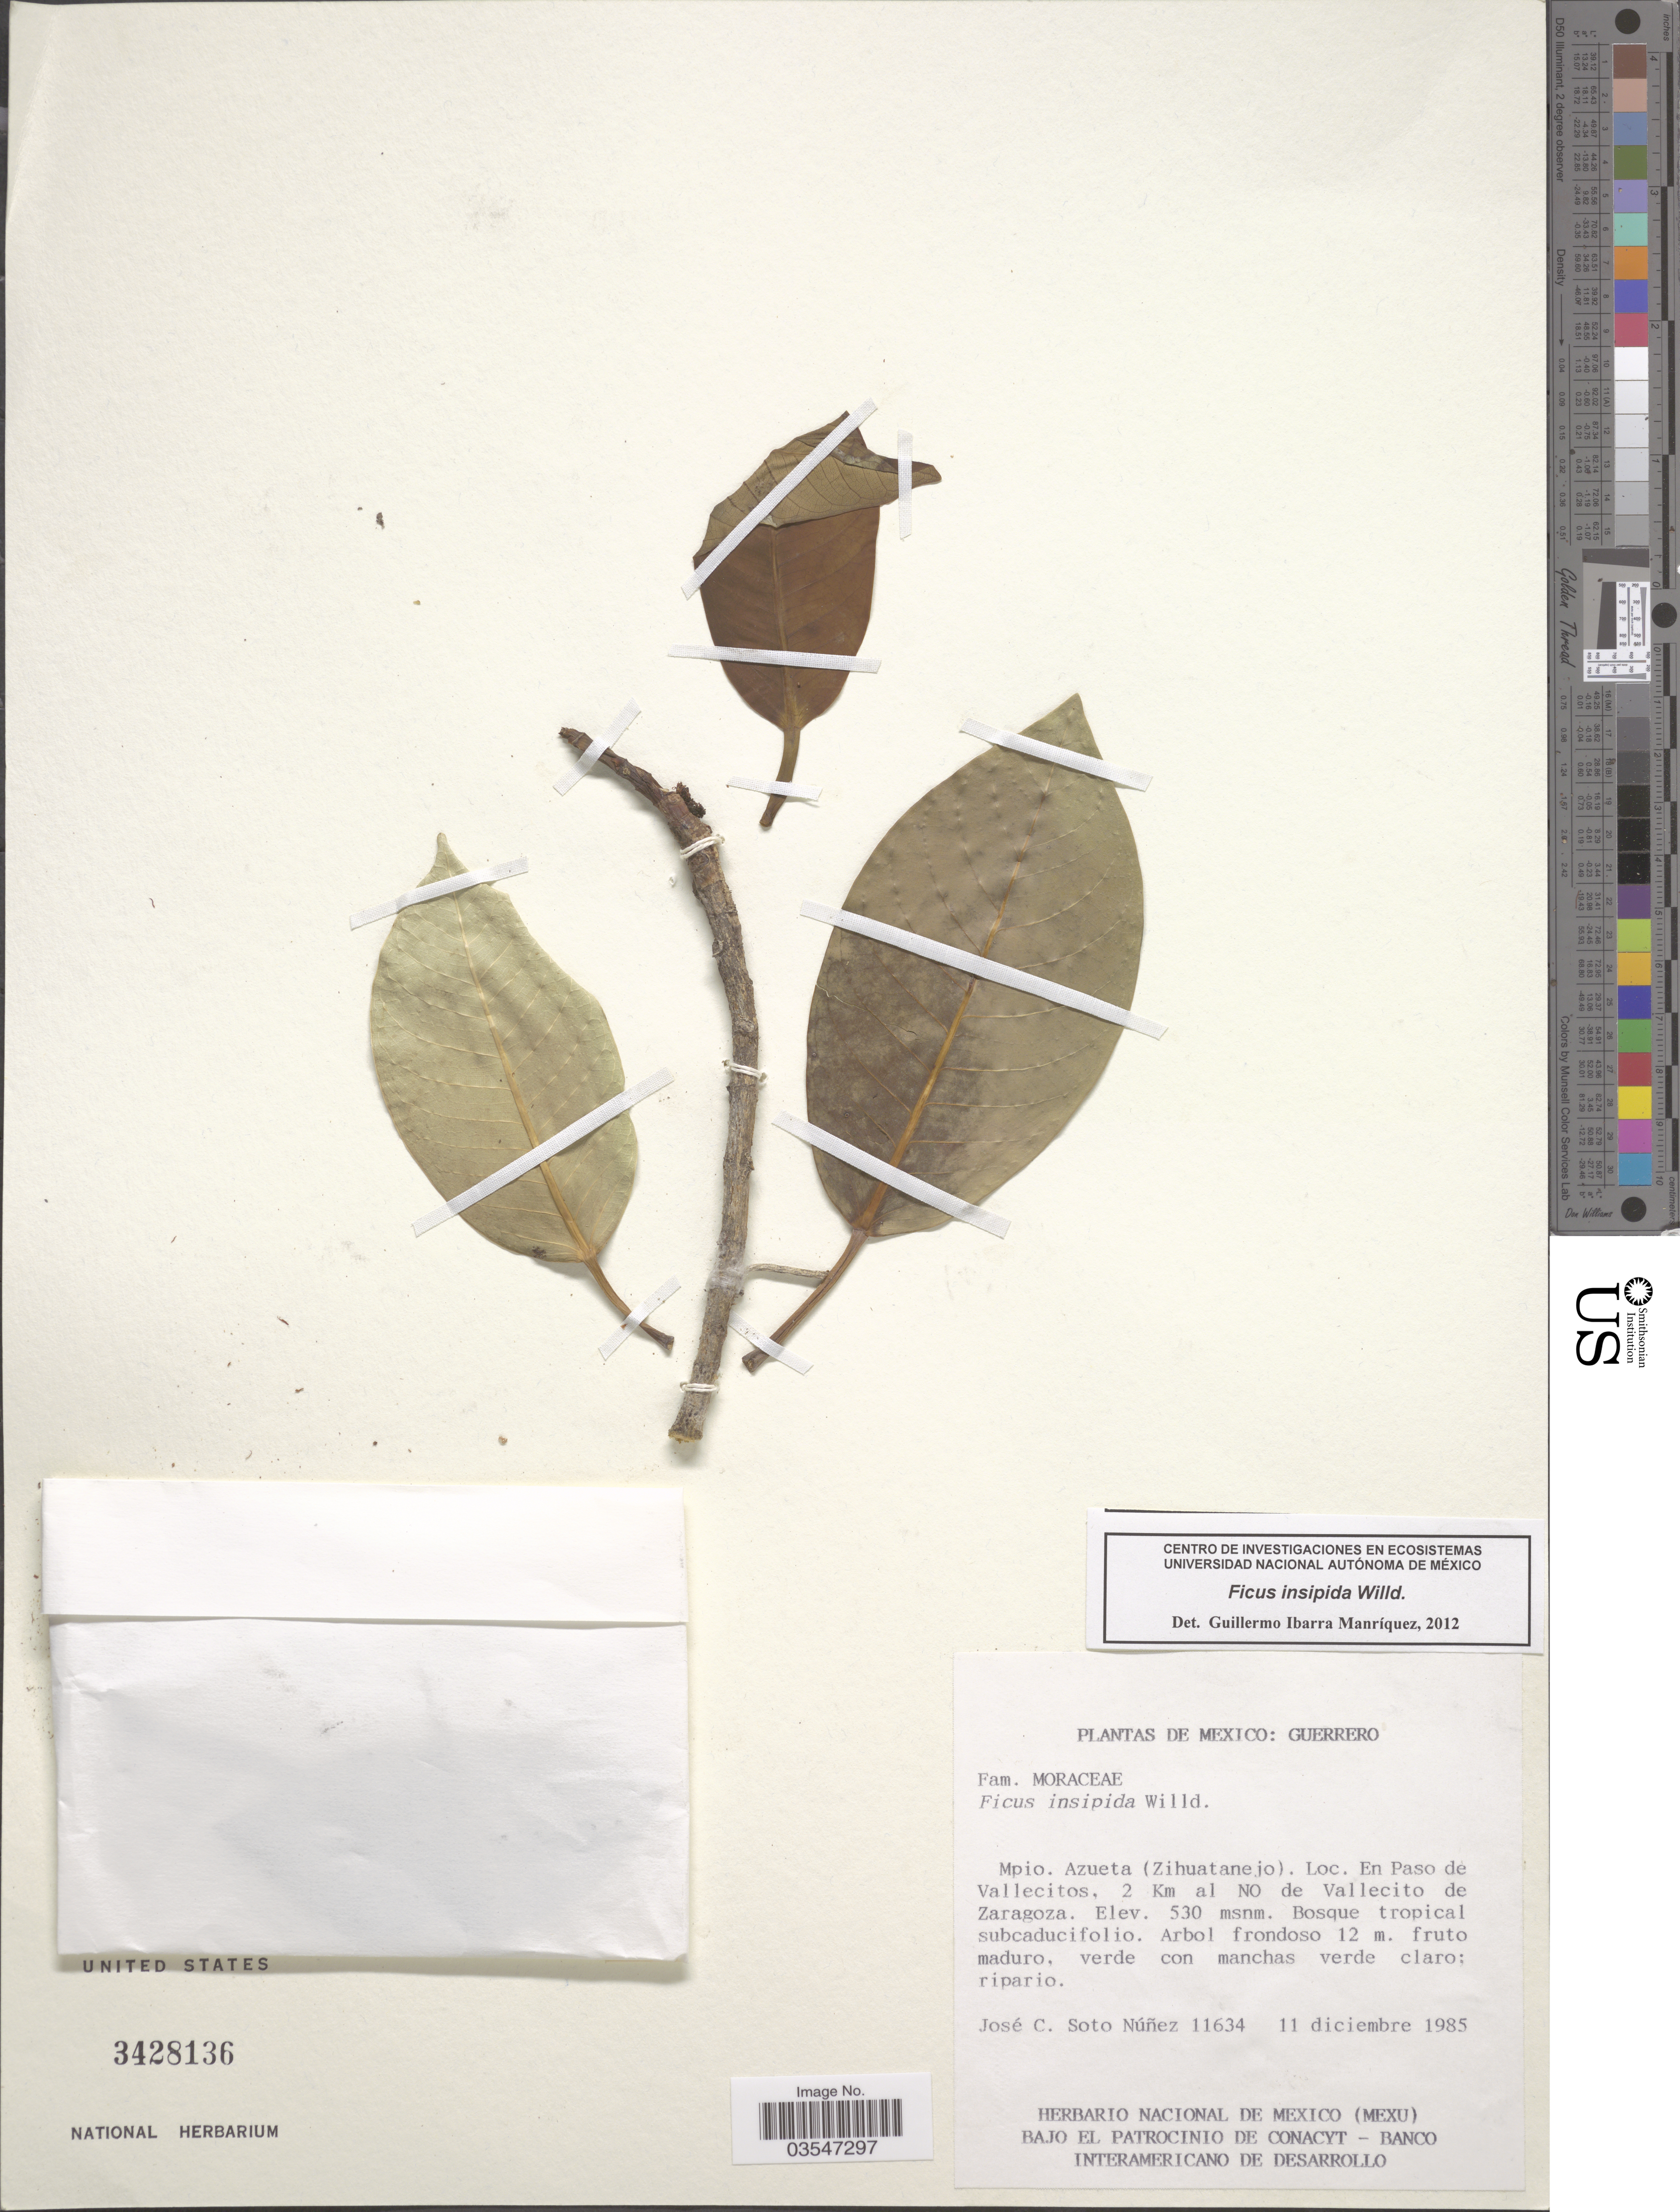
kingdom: Plantae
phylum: Tracheophyta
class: Magnoliopsida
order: Rosales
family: Moraceae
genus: Ficus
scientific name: Ficus insipida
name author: Willd.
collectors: J. Soto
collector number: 11634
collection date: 1985-12-11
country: Mexico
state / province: Guerrero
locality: Mpio. Azueta (Zihuatanejo). En paso de Vallecitos, 2 Km al NO de Vallecito de Zaragoza.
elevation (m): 530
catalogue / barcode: US 3428136